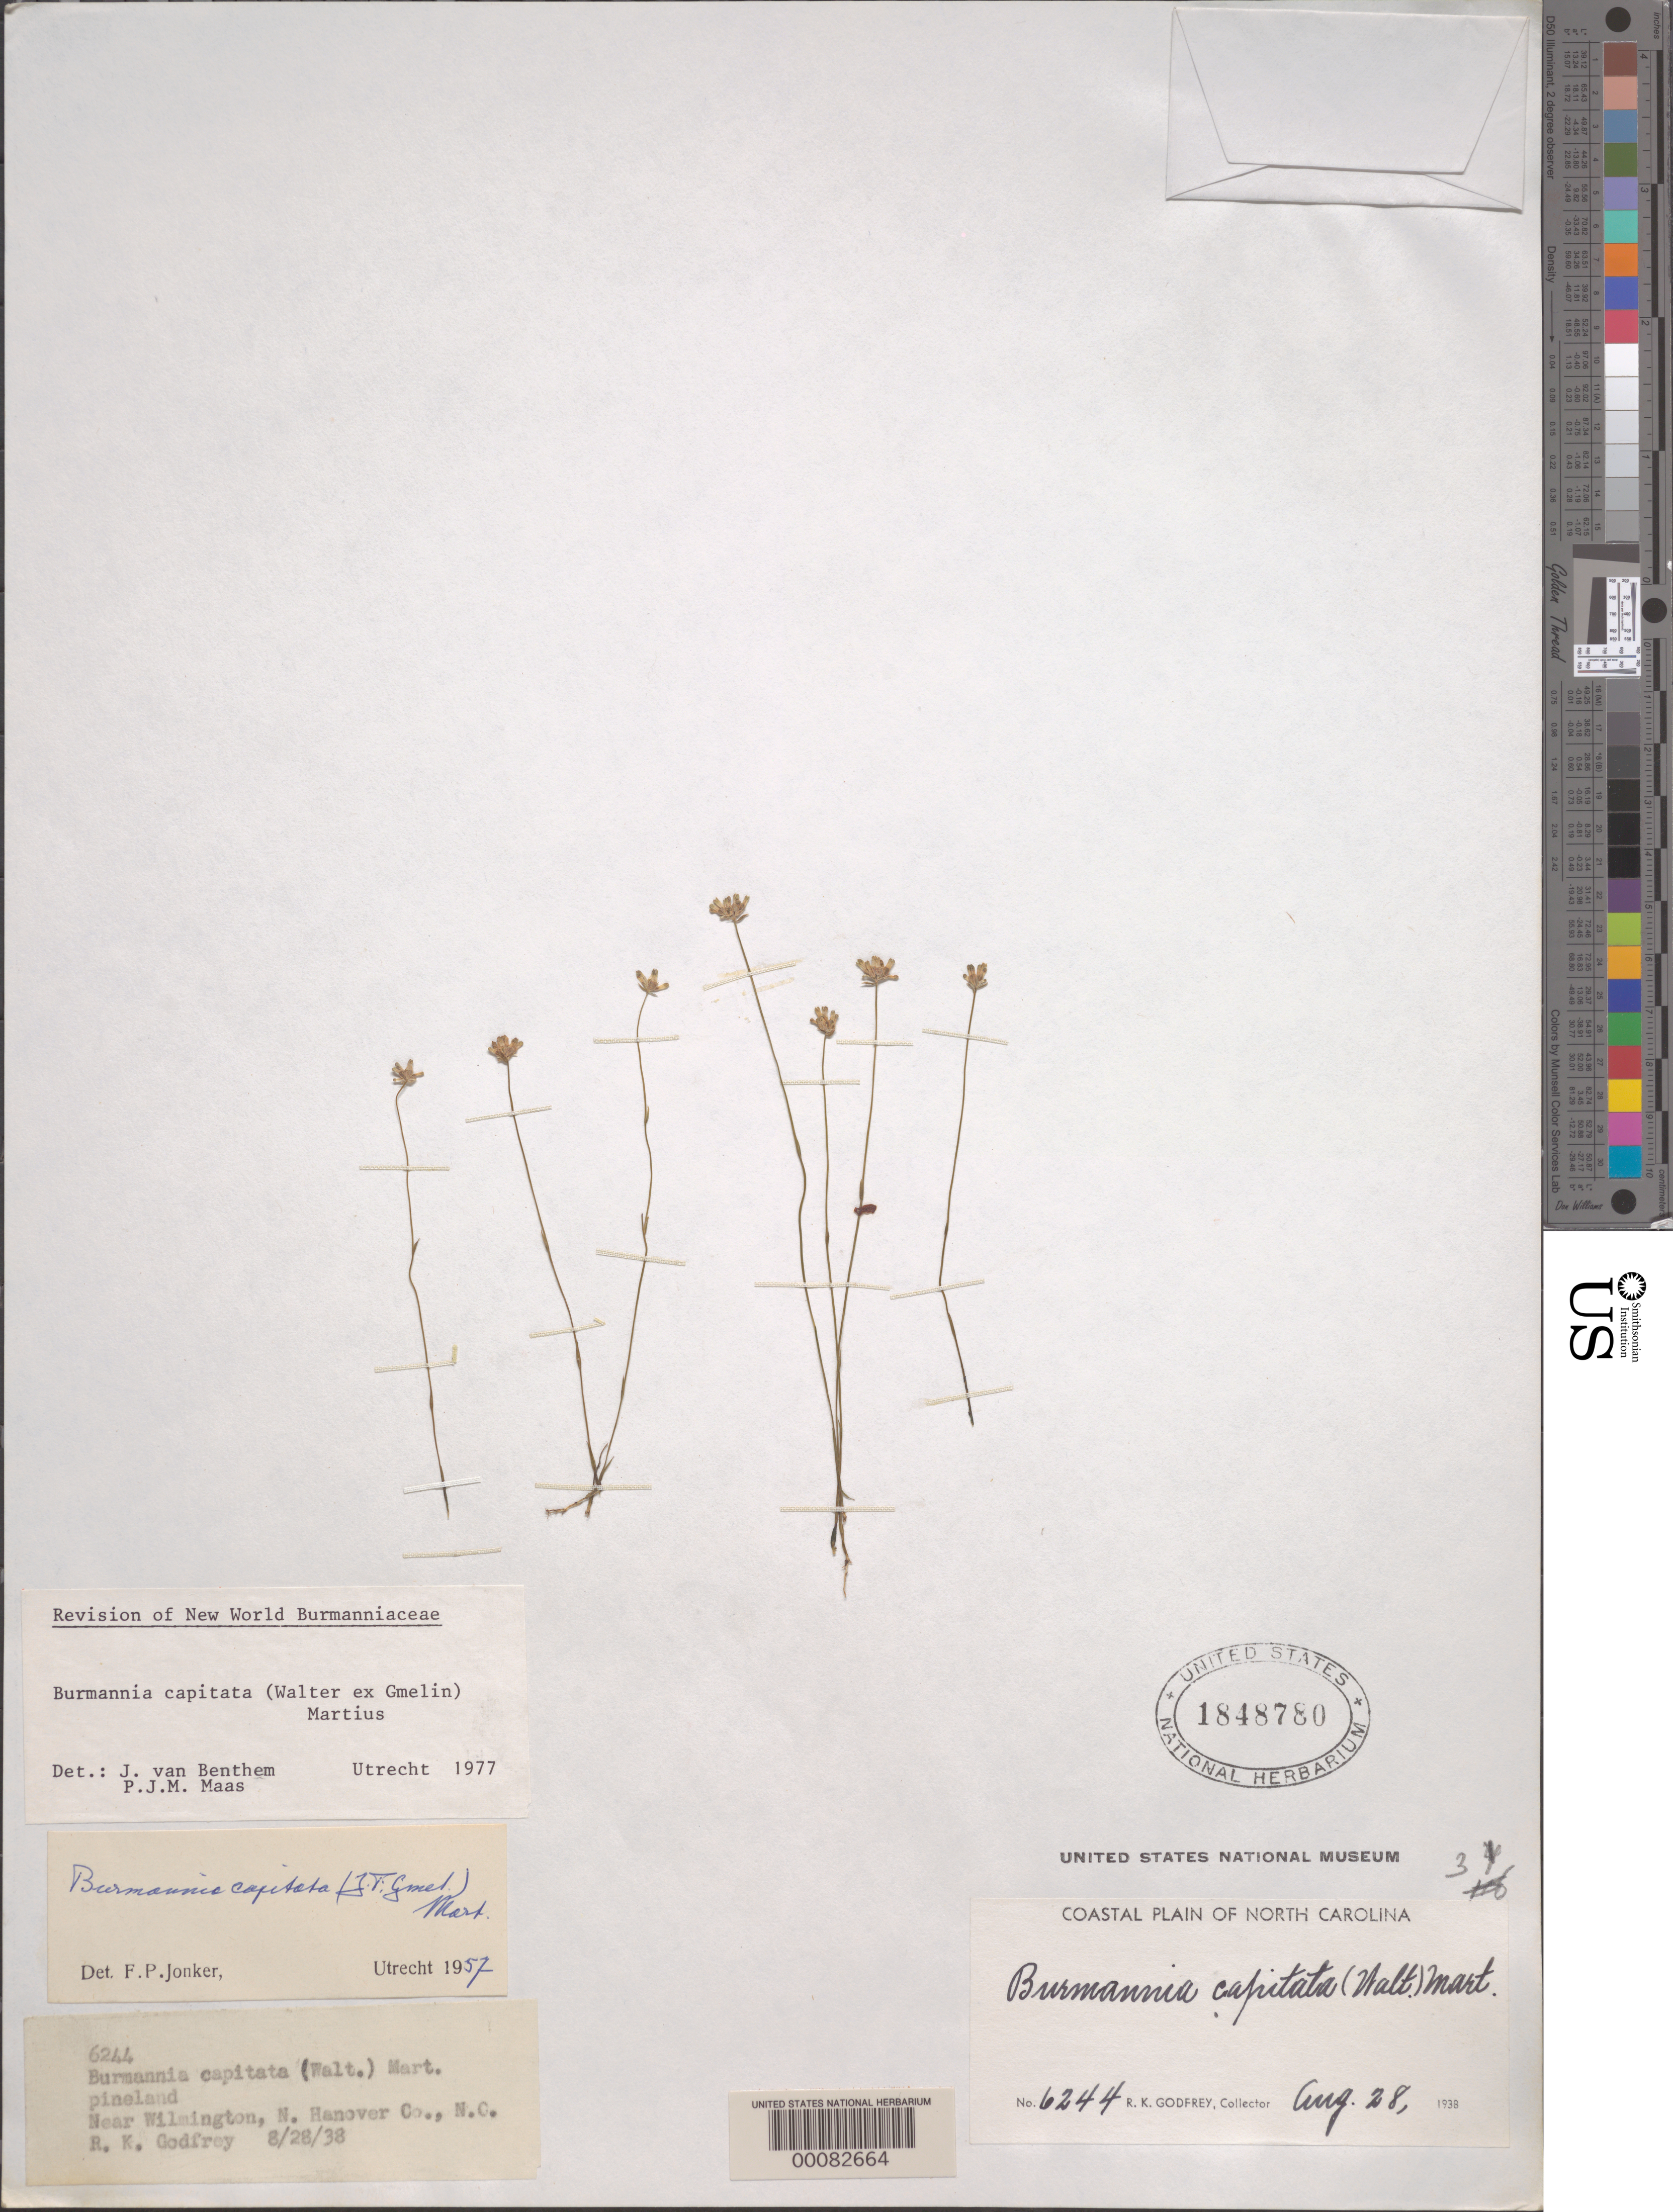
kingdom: Plantae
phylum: Tracheophyta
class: Liliopsida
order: Dioscoreales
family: Burmanniaceae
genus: Burmannia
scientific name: Burmannia capitata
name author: (Walter ex J.F. Gmel.) Mart.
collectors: R. K. Godfrey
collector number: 6244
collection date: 1938-08-28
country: United States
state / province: North Carolina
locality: Coastal Plain of North Carolina. Near Wilmington, N. Hanover Co.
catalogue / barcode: US 1848780